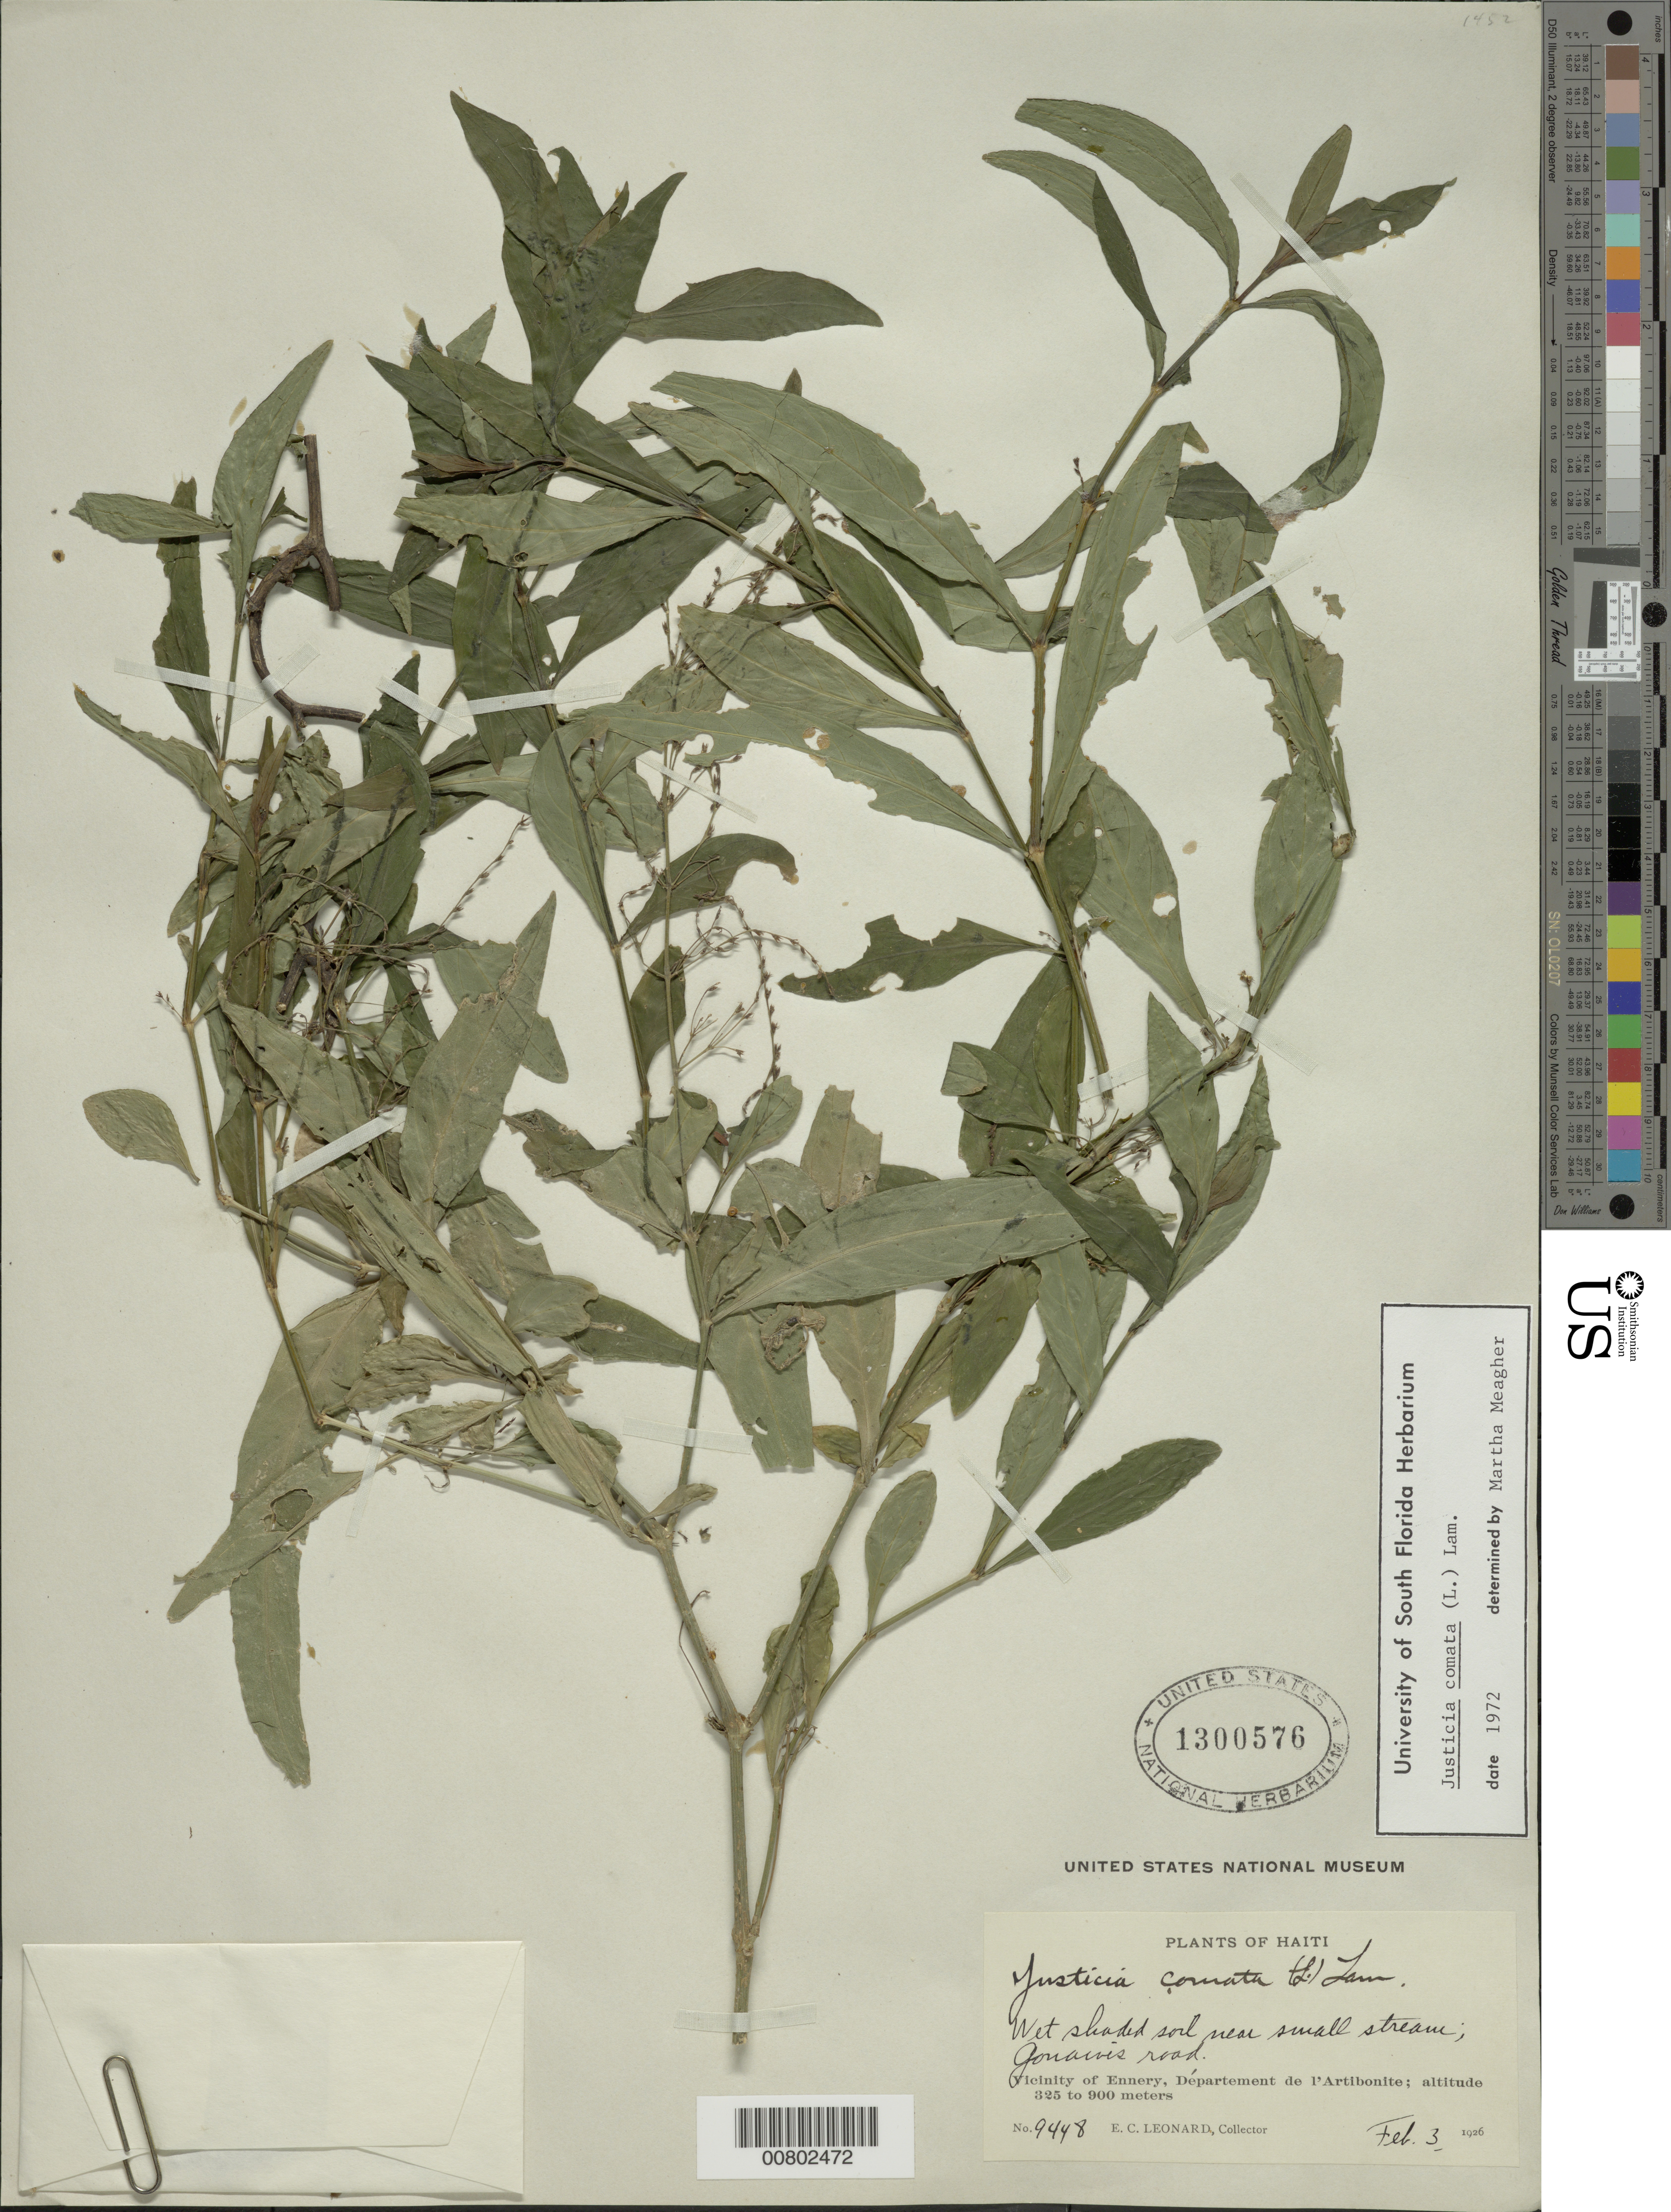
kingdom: Plantae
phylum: Tracheophyta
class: Magnoliopsida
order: Lamiales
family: Acanthaceae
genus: Justicia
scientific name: Justicia comata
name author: (L.) Lam.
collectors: E. C. Leonard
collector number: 9448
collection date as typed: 03 Feb 1926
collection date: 1926-02-03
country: Haiti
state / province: Artibonite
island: Hispaniola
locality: Vicinity of Ennery, Gonaïves road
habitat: Wet shaded soil near small stream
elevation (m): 325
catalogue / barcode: US 1300576